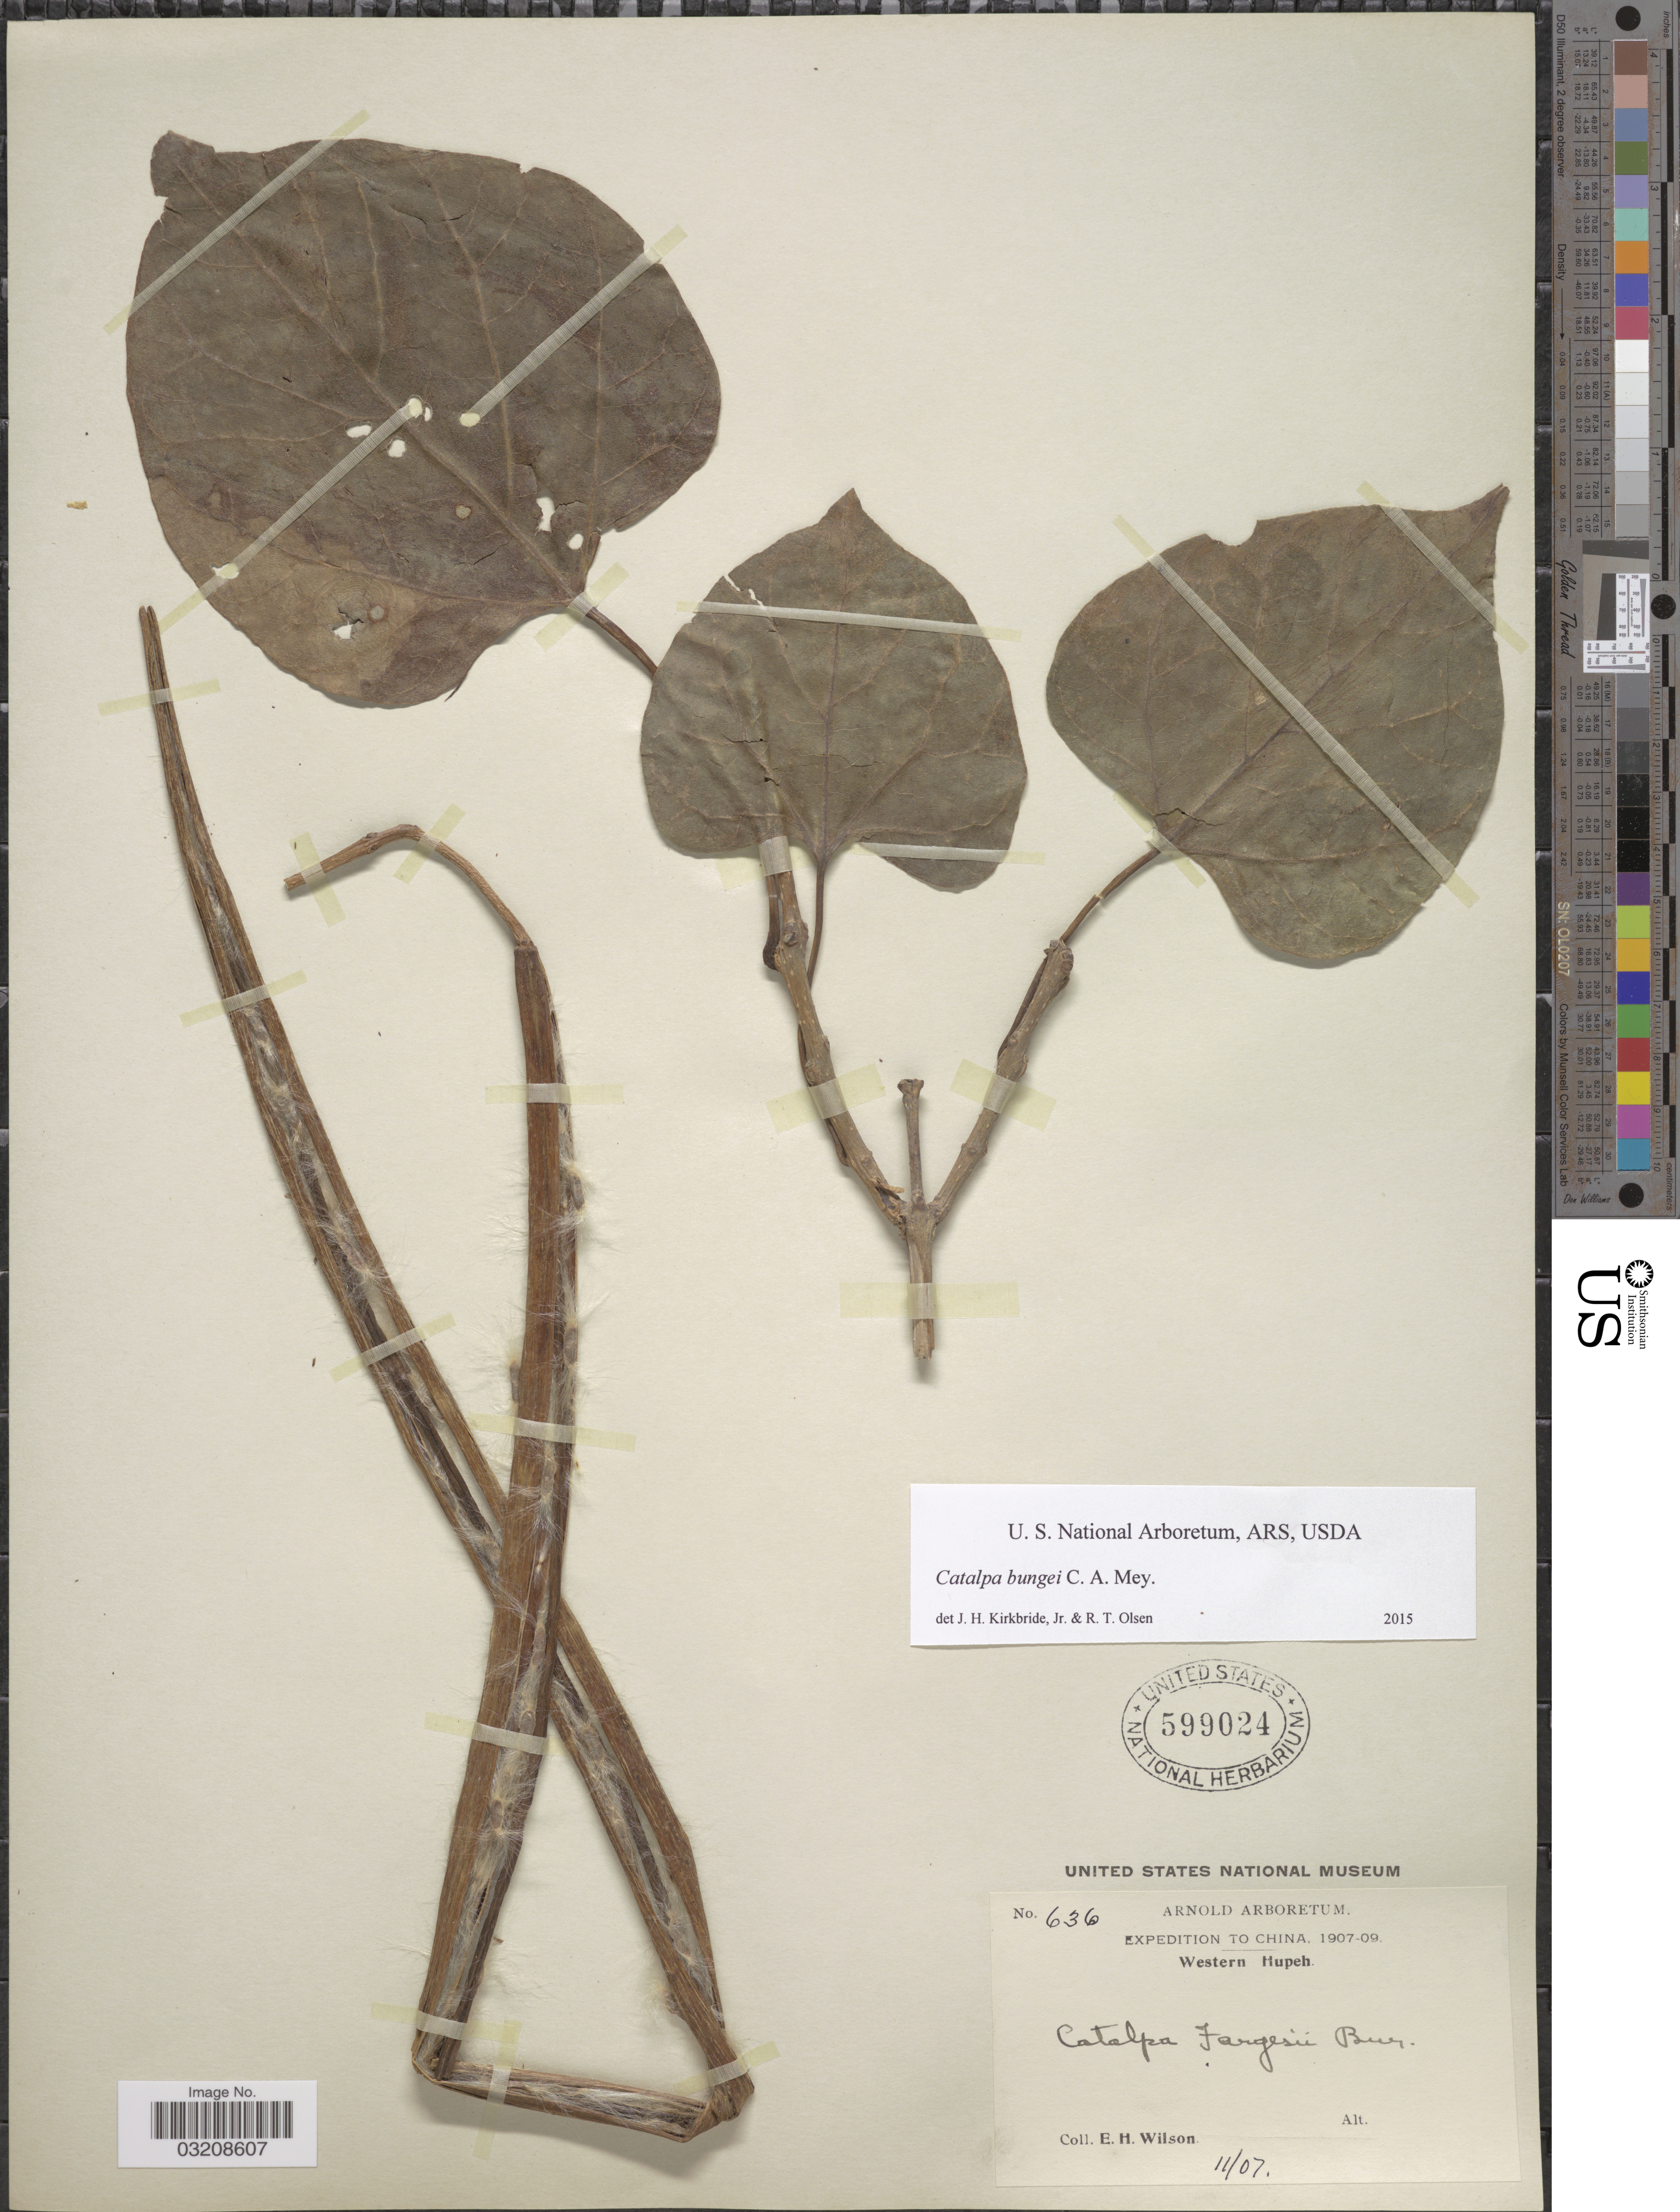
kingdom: Plantae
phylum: Tracheophyta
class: Magnoliopsida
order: Lamiales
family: Bignoniaceae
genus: Catalpa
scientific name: Catalpa bungei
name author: C.A. Mey.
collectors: E. Wilson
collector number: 636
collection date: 1907-11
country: China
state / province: Hubei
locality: Western Hupeh.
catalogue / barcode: US 599024